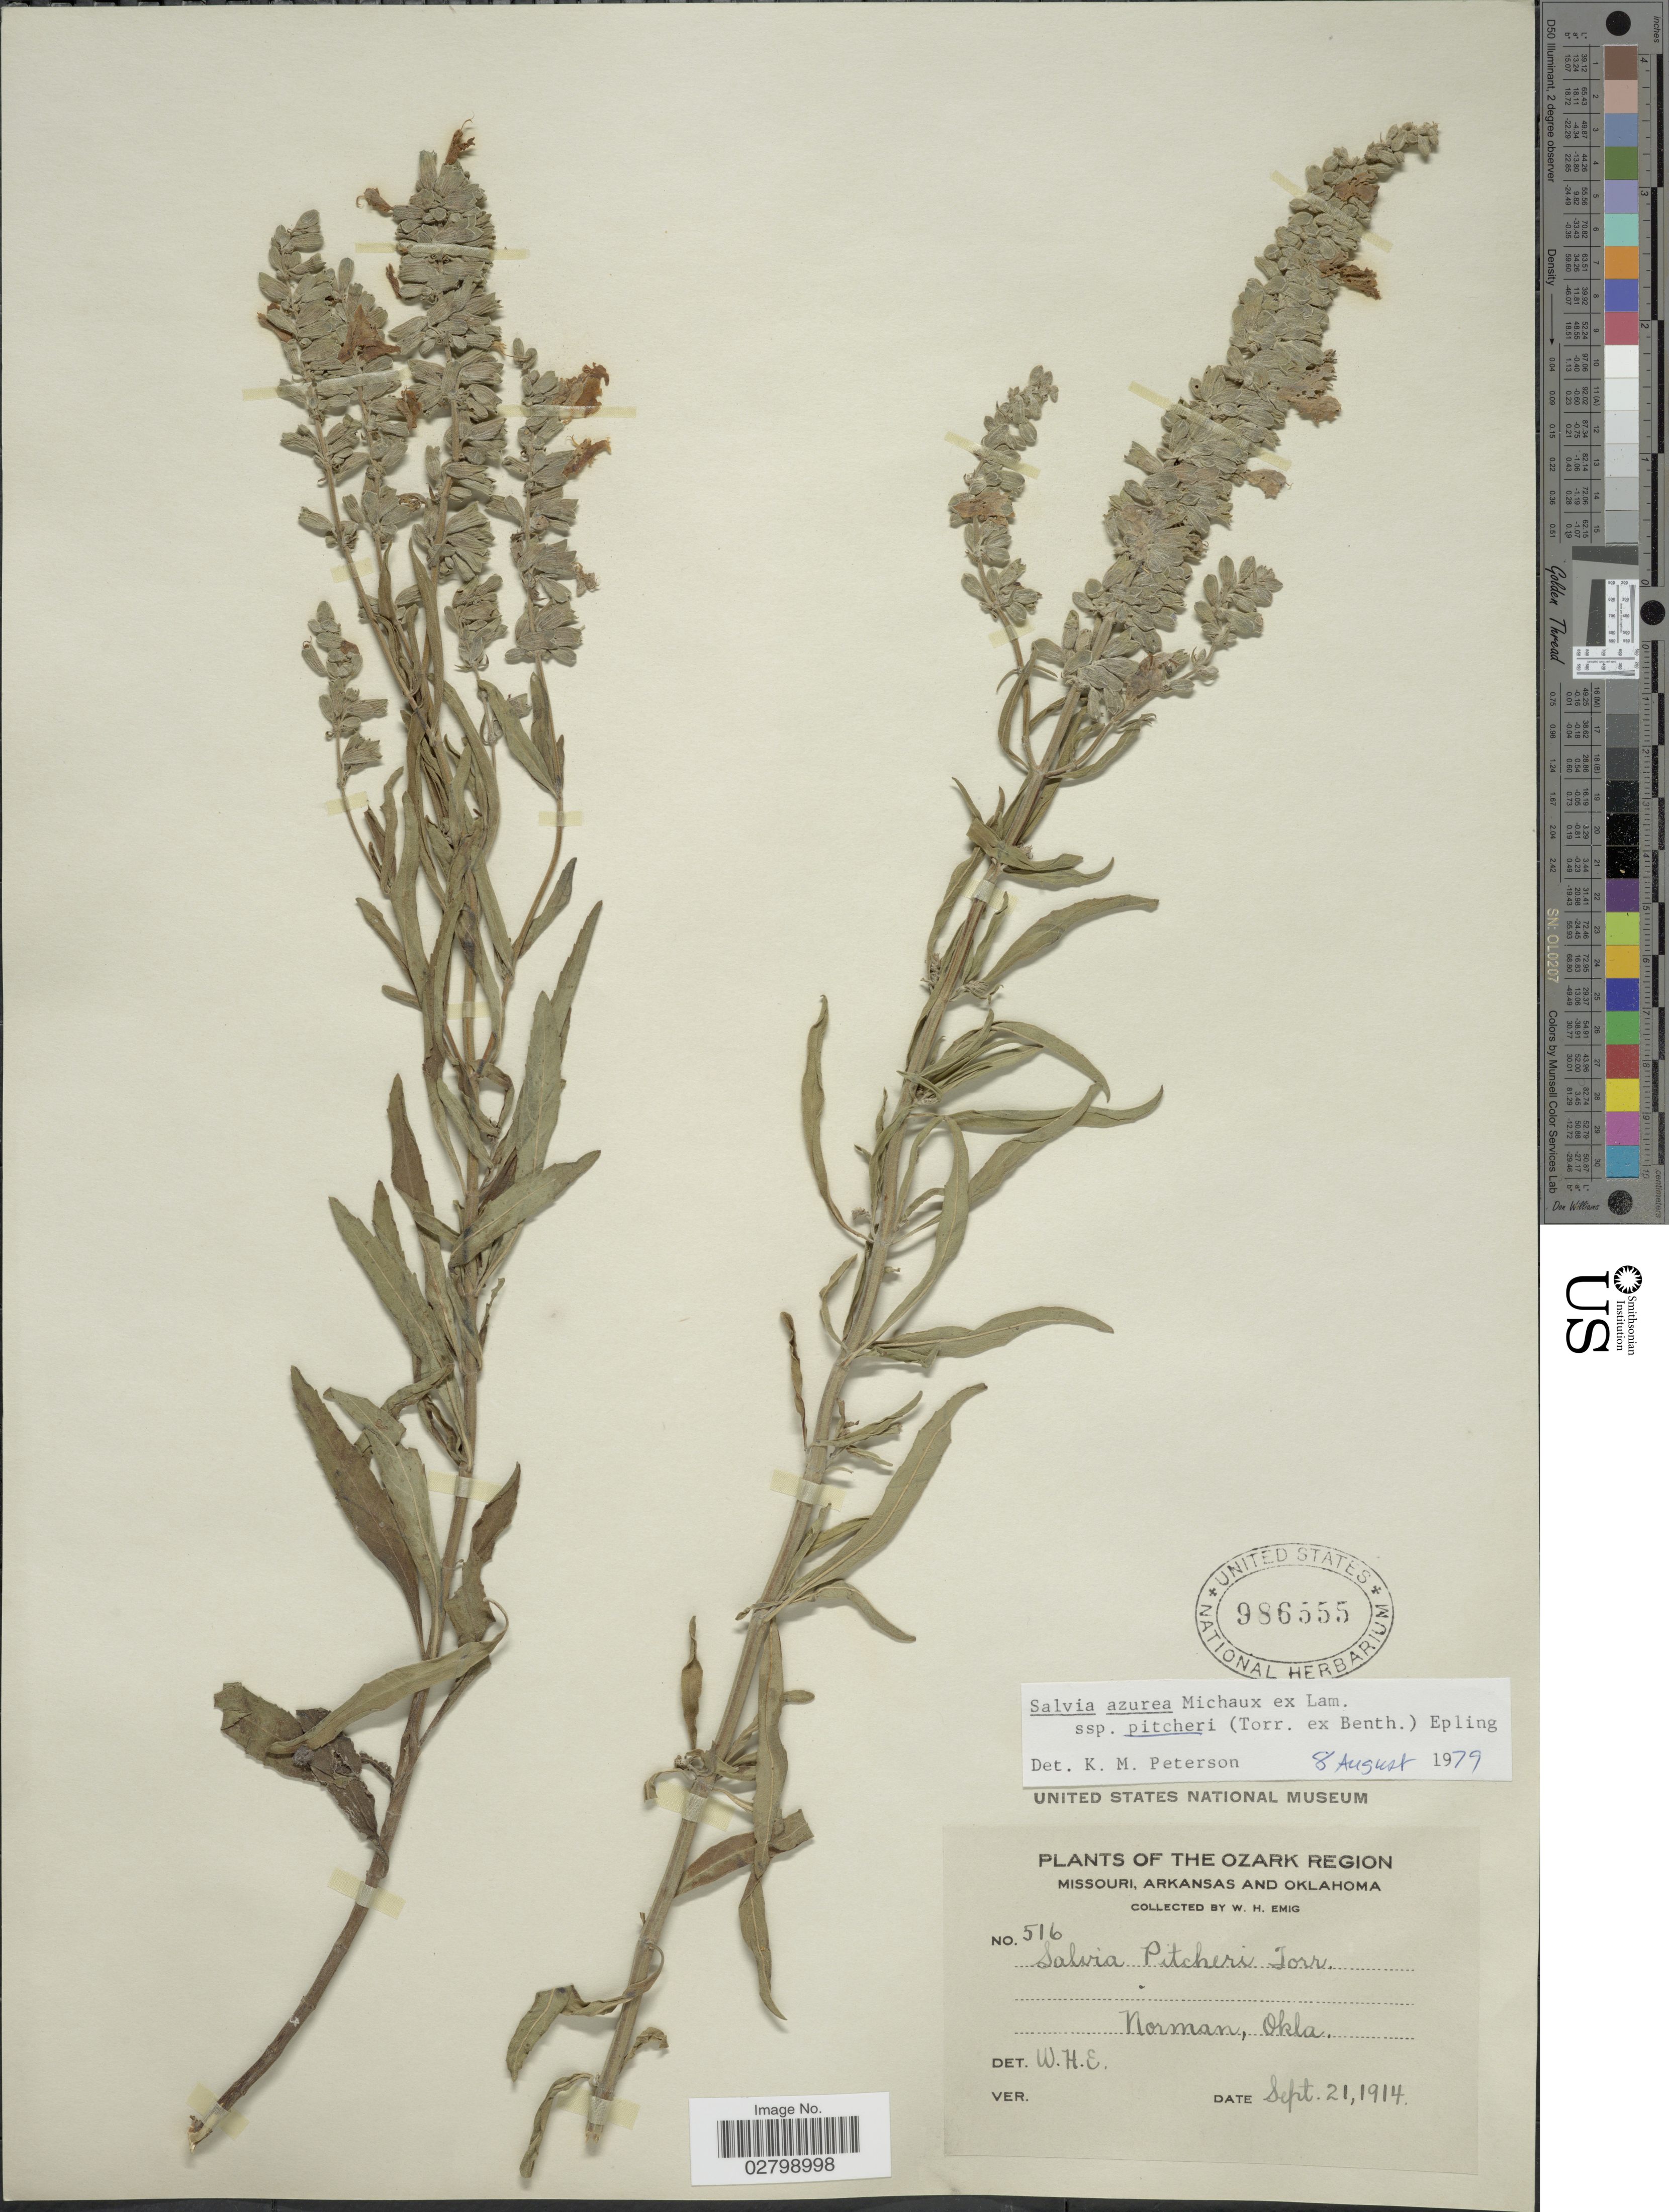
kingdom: Plantae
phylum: Tracheophyta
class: Magnoliopsida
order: Lamiales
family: Lamiaceae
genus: Salvia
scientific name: Salvia azurea subsp. pitcheri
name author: Michx. ex Lam.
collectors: W. H. Emig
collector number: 516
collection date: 1914-09-21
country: United States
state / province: Oklahoma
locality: Ozark Region. Norman.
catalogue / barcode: US 986555